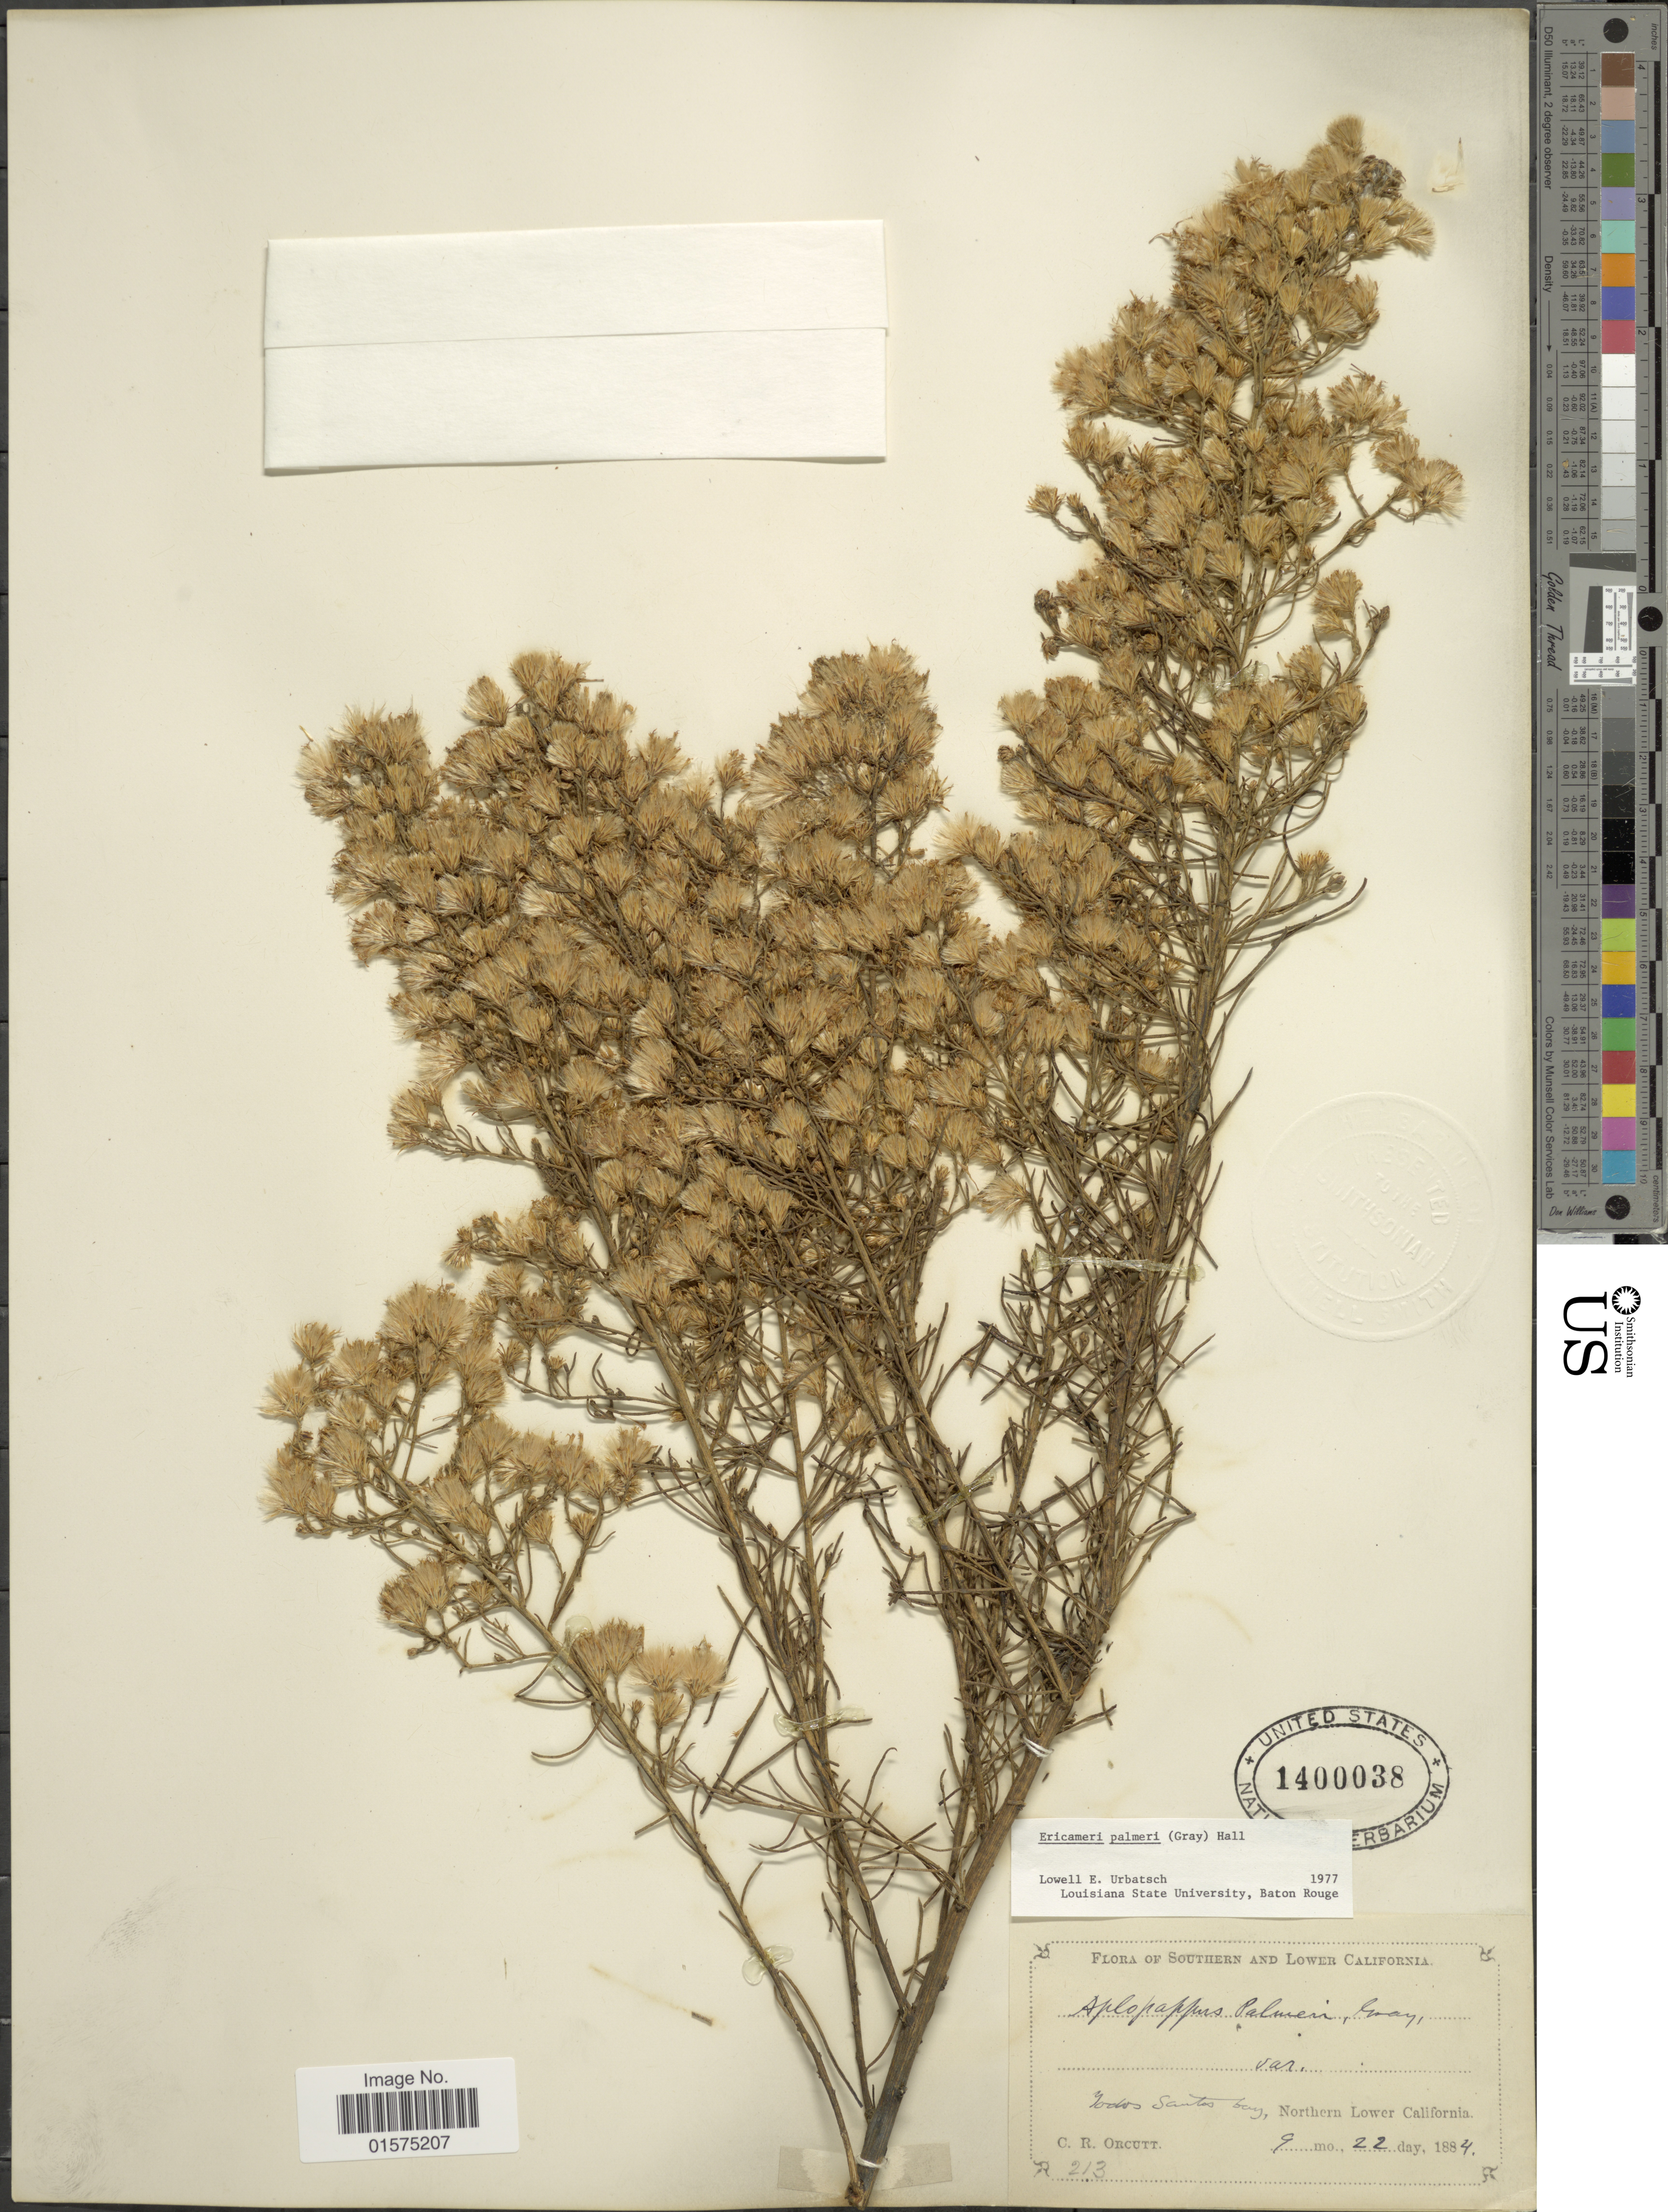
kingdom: Plantae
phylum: Tracheophyta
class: Magnoliopsida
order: Asterales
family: Asteraceae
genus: Ericameria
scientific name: Ericameria palmeri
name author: (A. Gray) H.M. Hall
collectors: C. R. Orcutt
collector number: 213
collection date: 1884-09-22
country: Mexico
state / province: Baja California Sur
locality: Todos Santos Bay, Northern Lower California.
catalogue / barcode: US 1400038